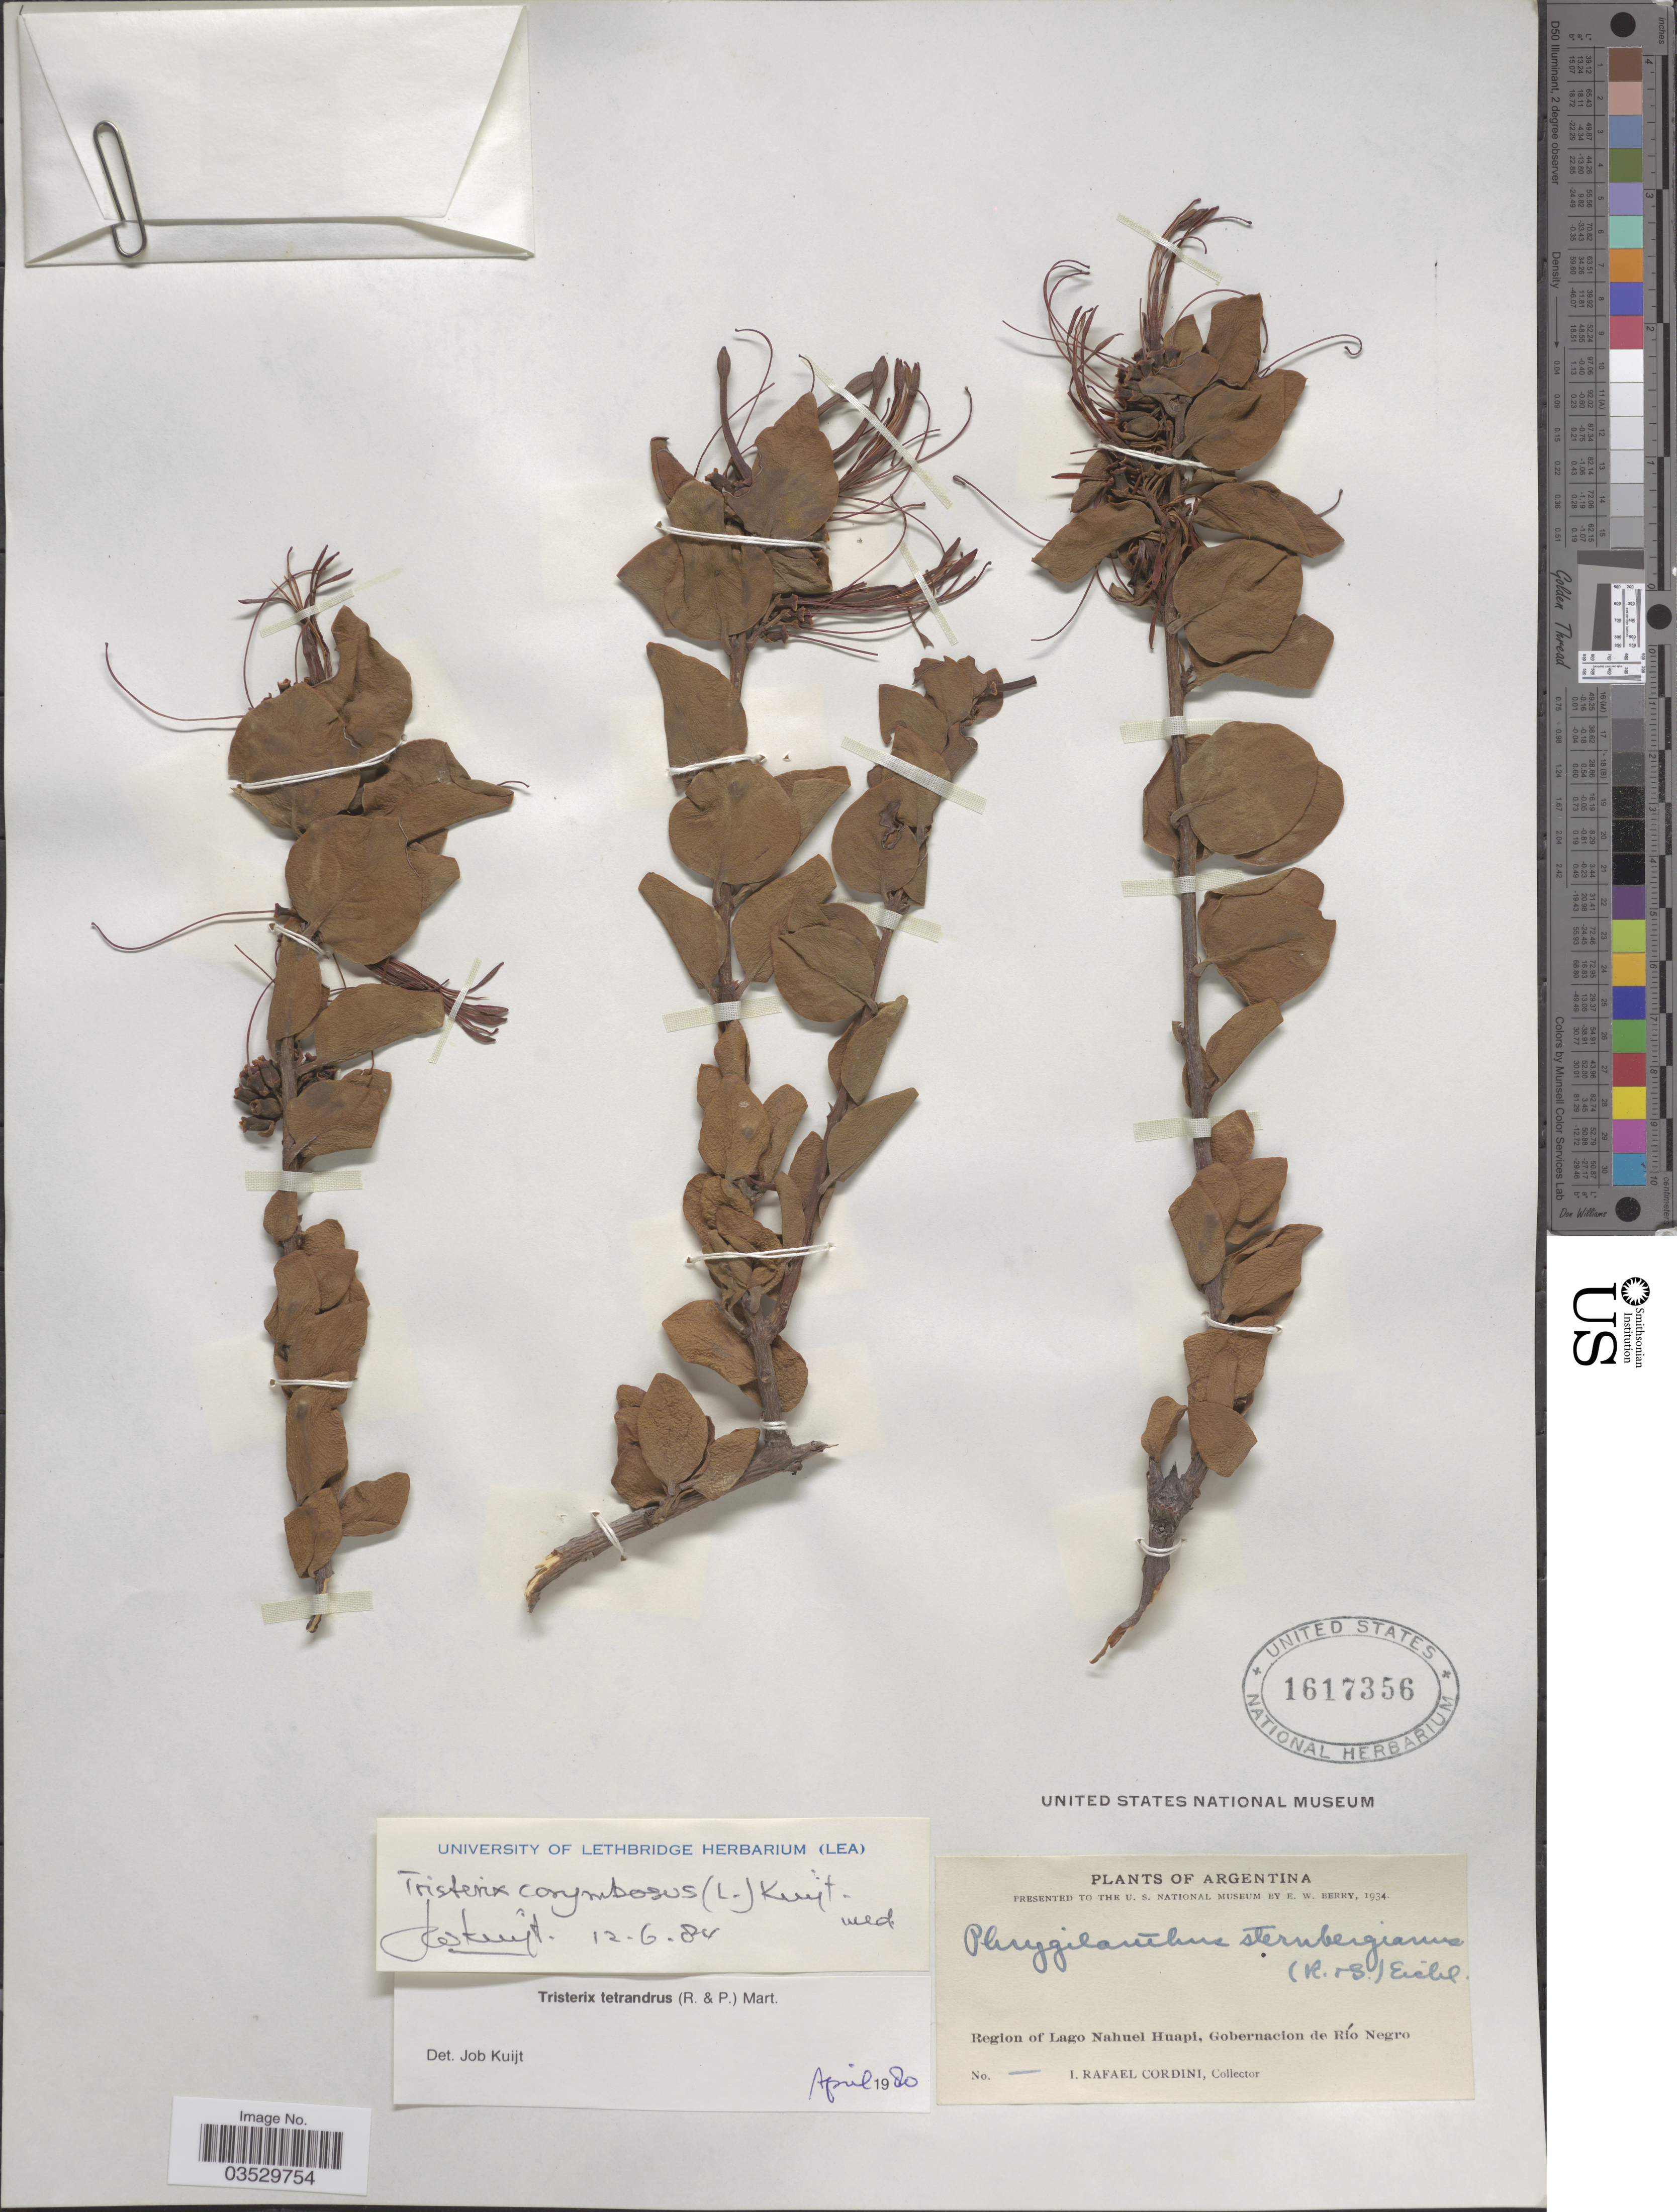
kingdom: Plantae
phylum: Tracheophyta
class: Magnoliopsida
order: Santalales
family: Loranthaceae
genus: Tristerix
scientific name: Tristerix corymbosus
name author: (L.) Kuijt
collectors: I. Cordini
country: Argentina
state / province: Rio Negro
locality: Region of Lago Nahuel Huapi, Gobernacion de Río Negro.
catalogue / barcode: US 1617356